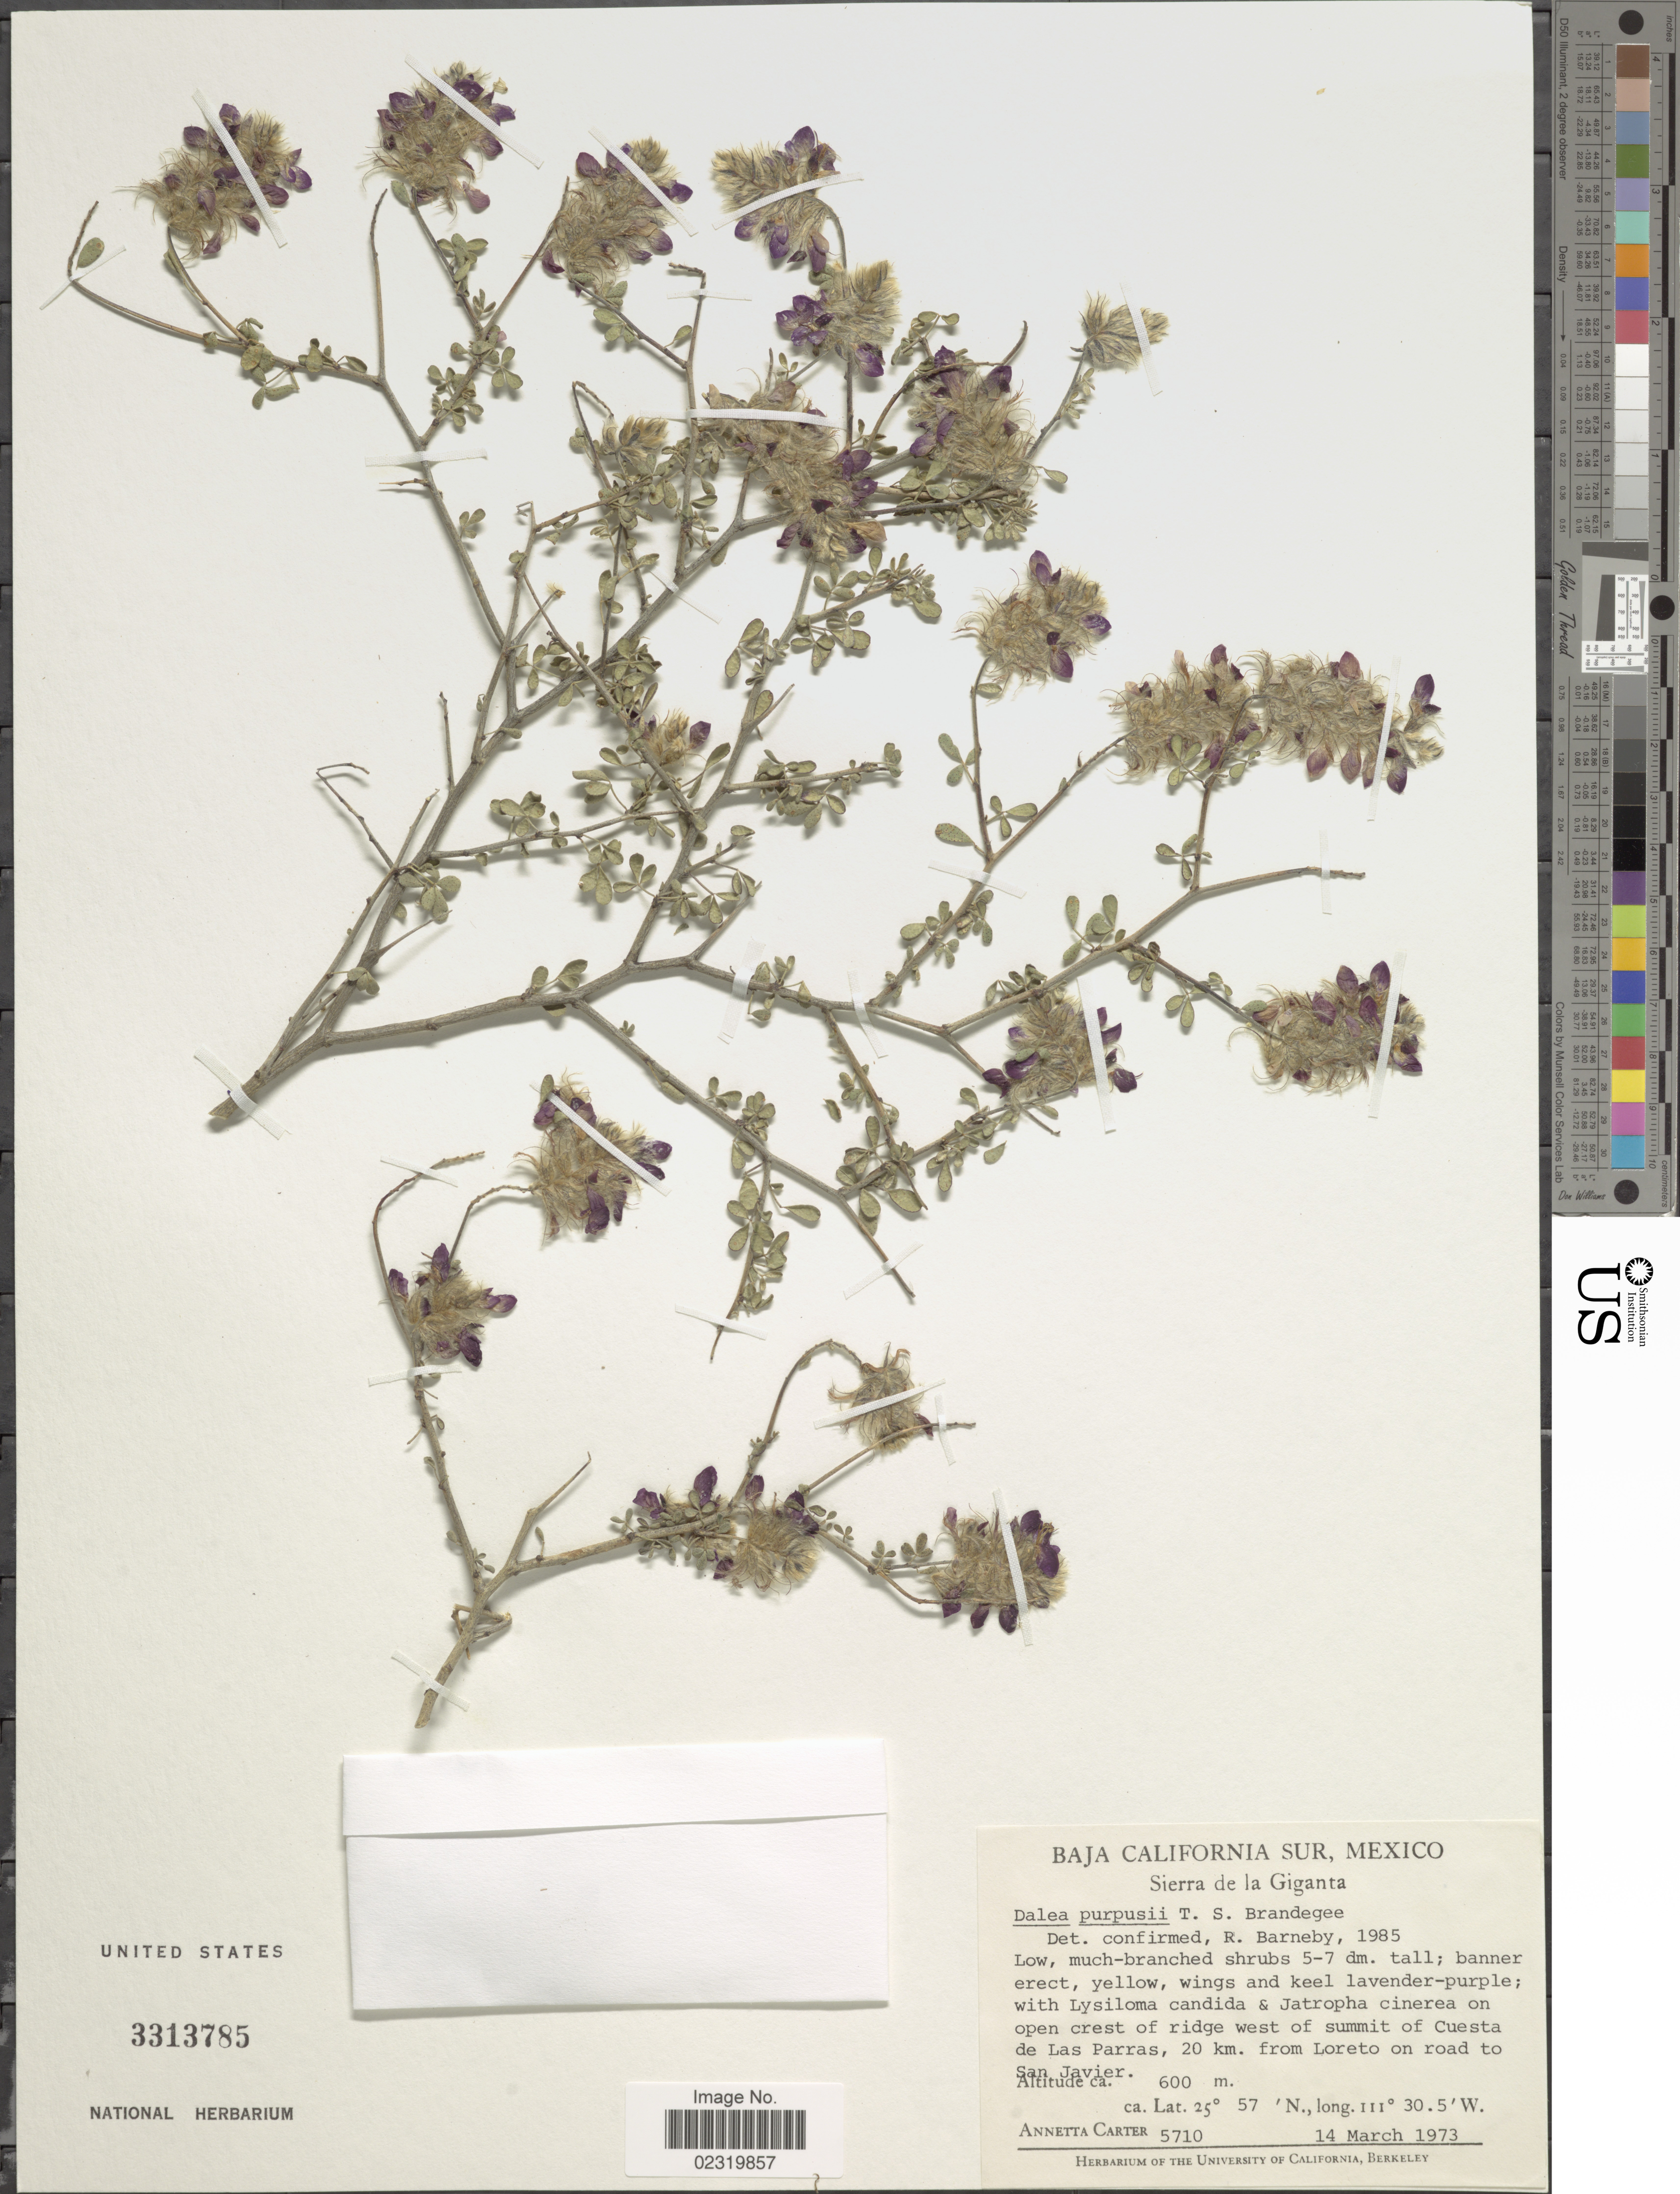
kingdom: Plantae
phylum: Tracheophyta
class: Magnoliopsida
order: Fabales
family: Fabaceae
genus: Dalea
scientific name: Dalea purpusi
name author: Brandegee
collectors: A. M. Carter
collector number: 5710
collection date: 1973-03-14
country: Mexico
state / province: Baja California Sur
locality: Sierra de la Giganta. west of summit of Cuesta de Las Parras, 20 km. from Loreto on road to San Javier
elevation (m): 600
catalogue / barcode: US 3313785